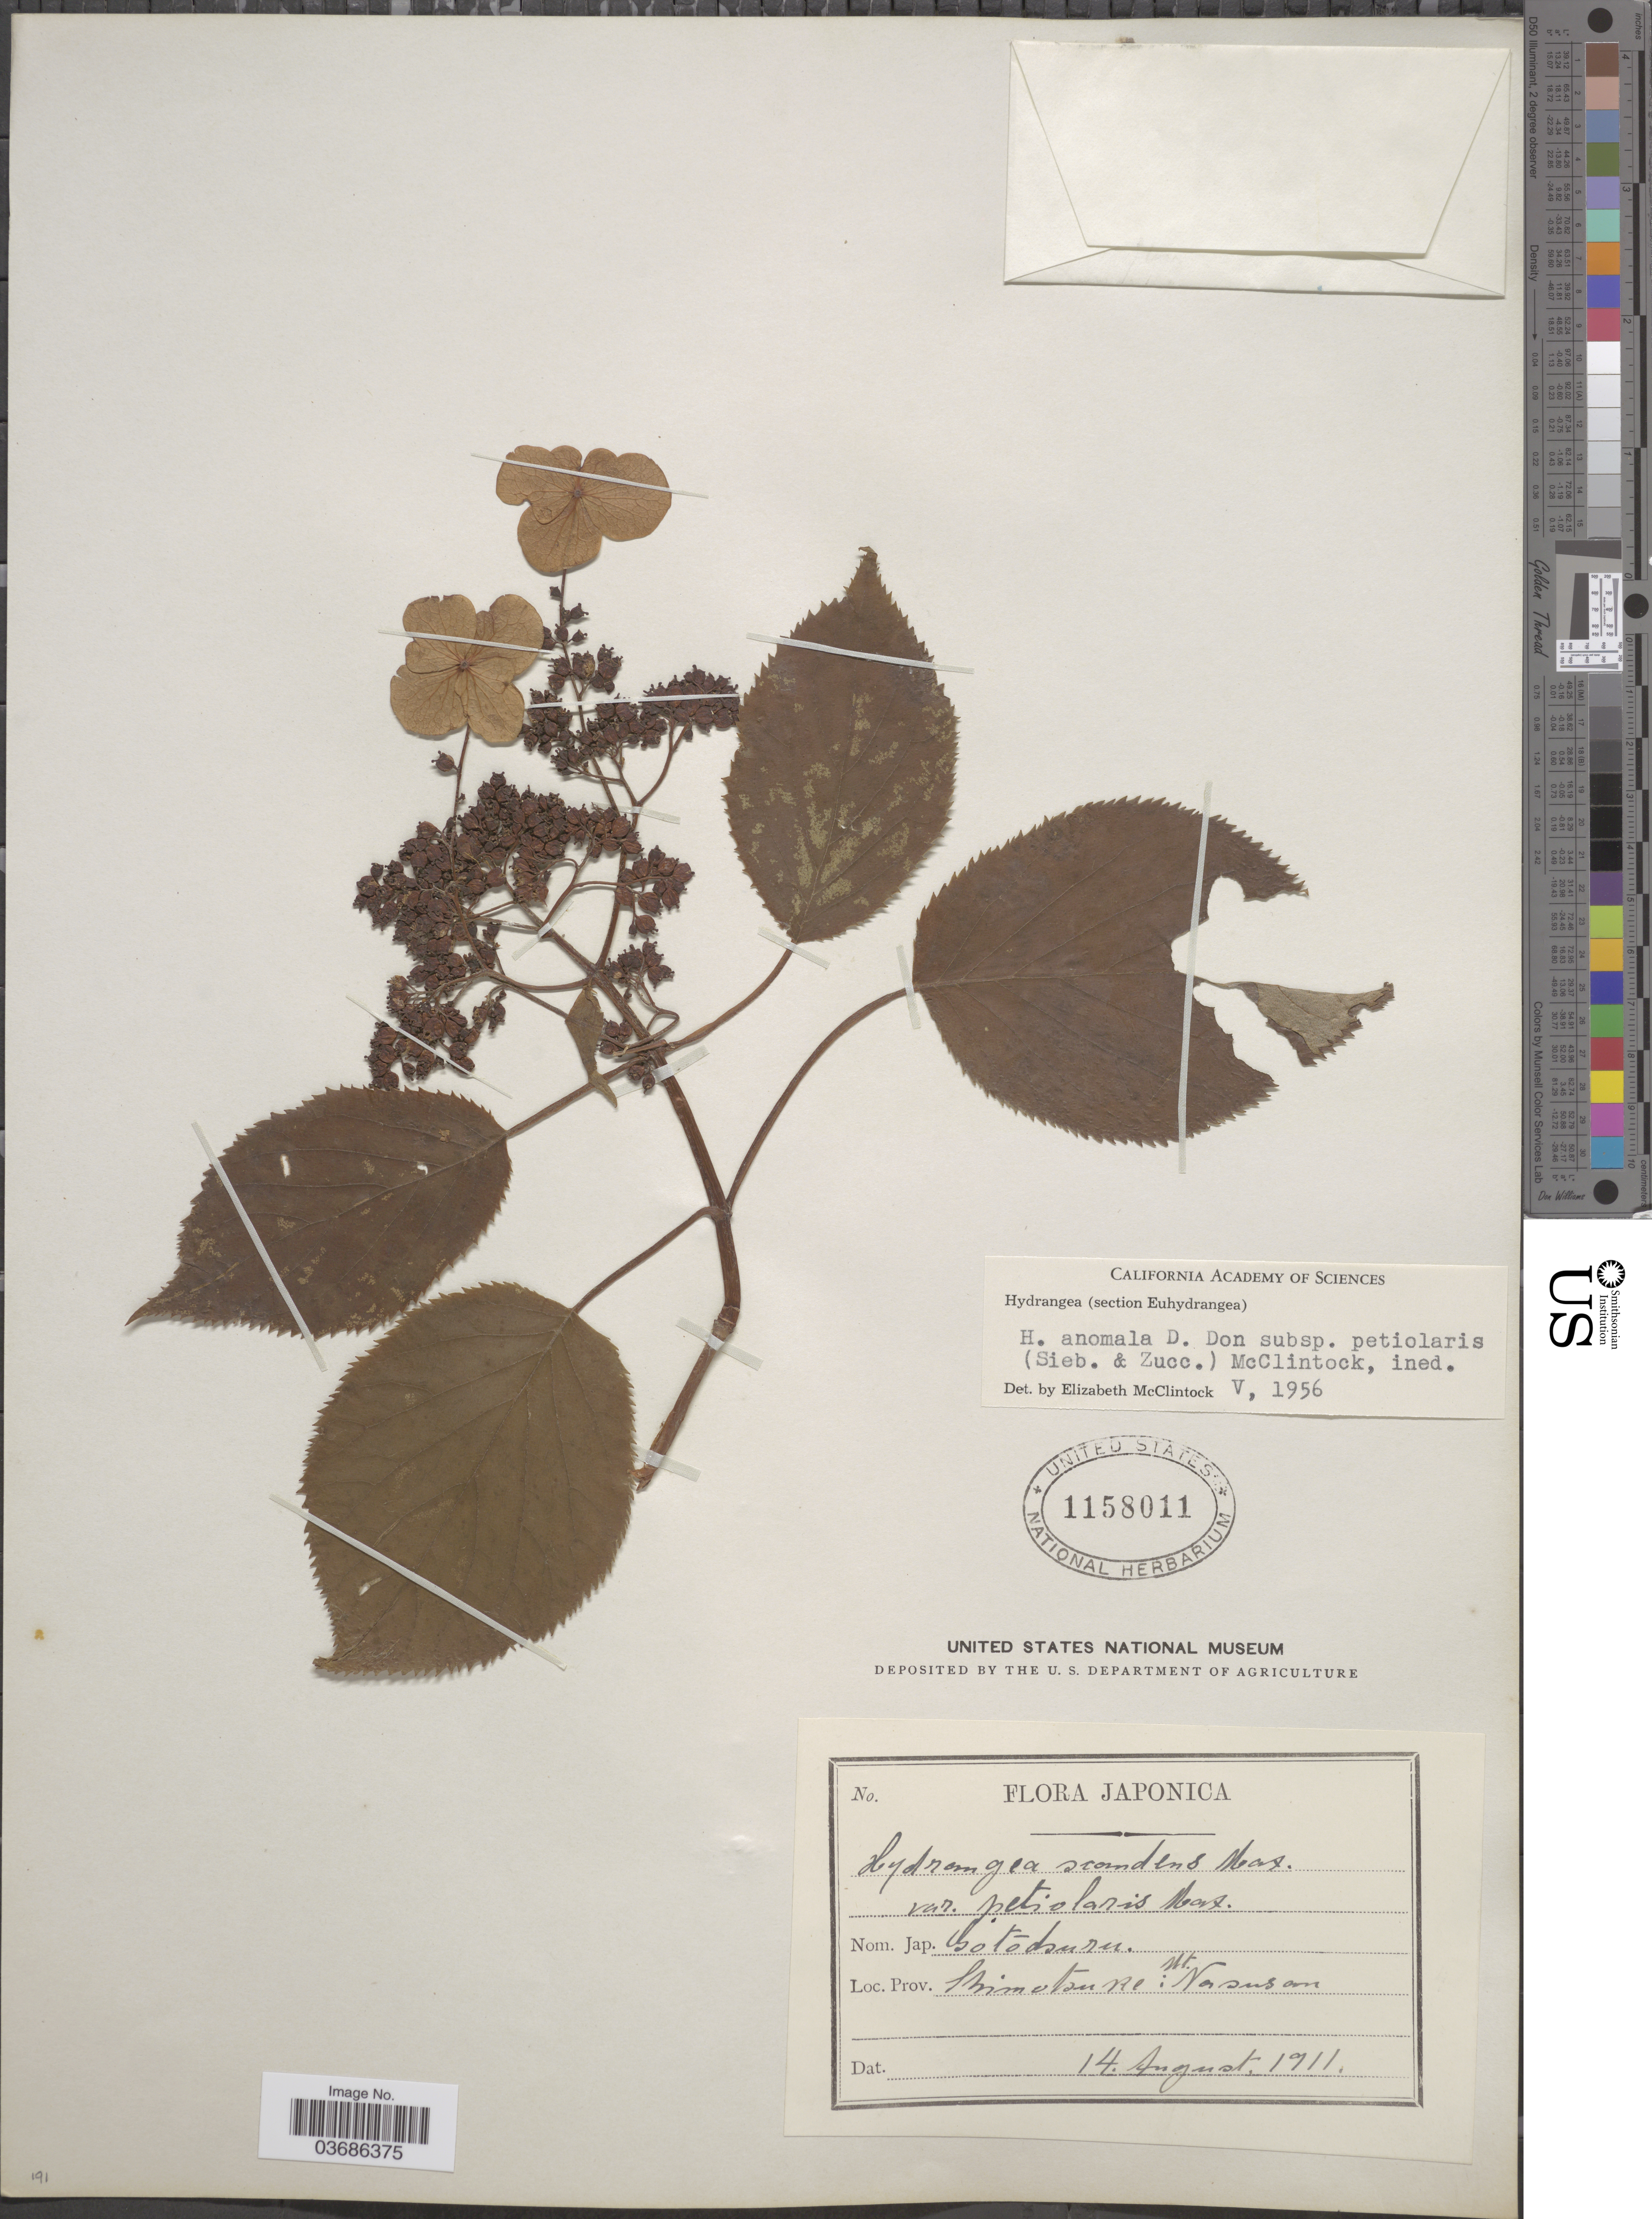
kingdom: Plantae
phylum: Tracheophyta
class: Magnoliopsida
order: Cornales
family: Hydrangeaceae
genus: Hydrangea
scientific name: Hydrangea anomala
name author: D. Don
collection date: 1911-08-14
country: Japan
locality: Japonica. Prov. Shimotsuke: Mt. Nasusan.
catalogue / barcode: US 1158011